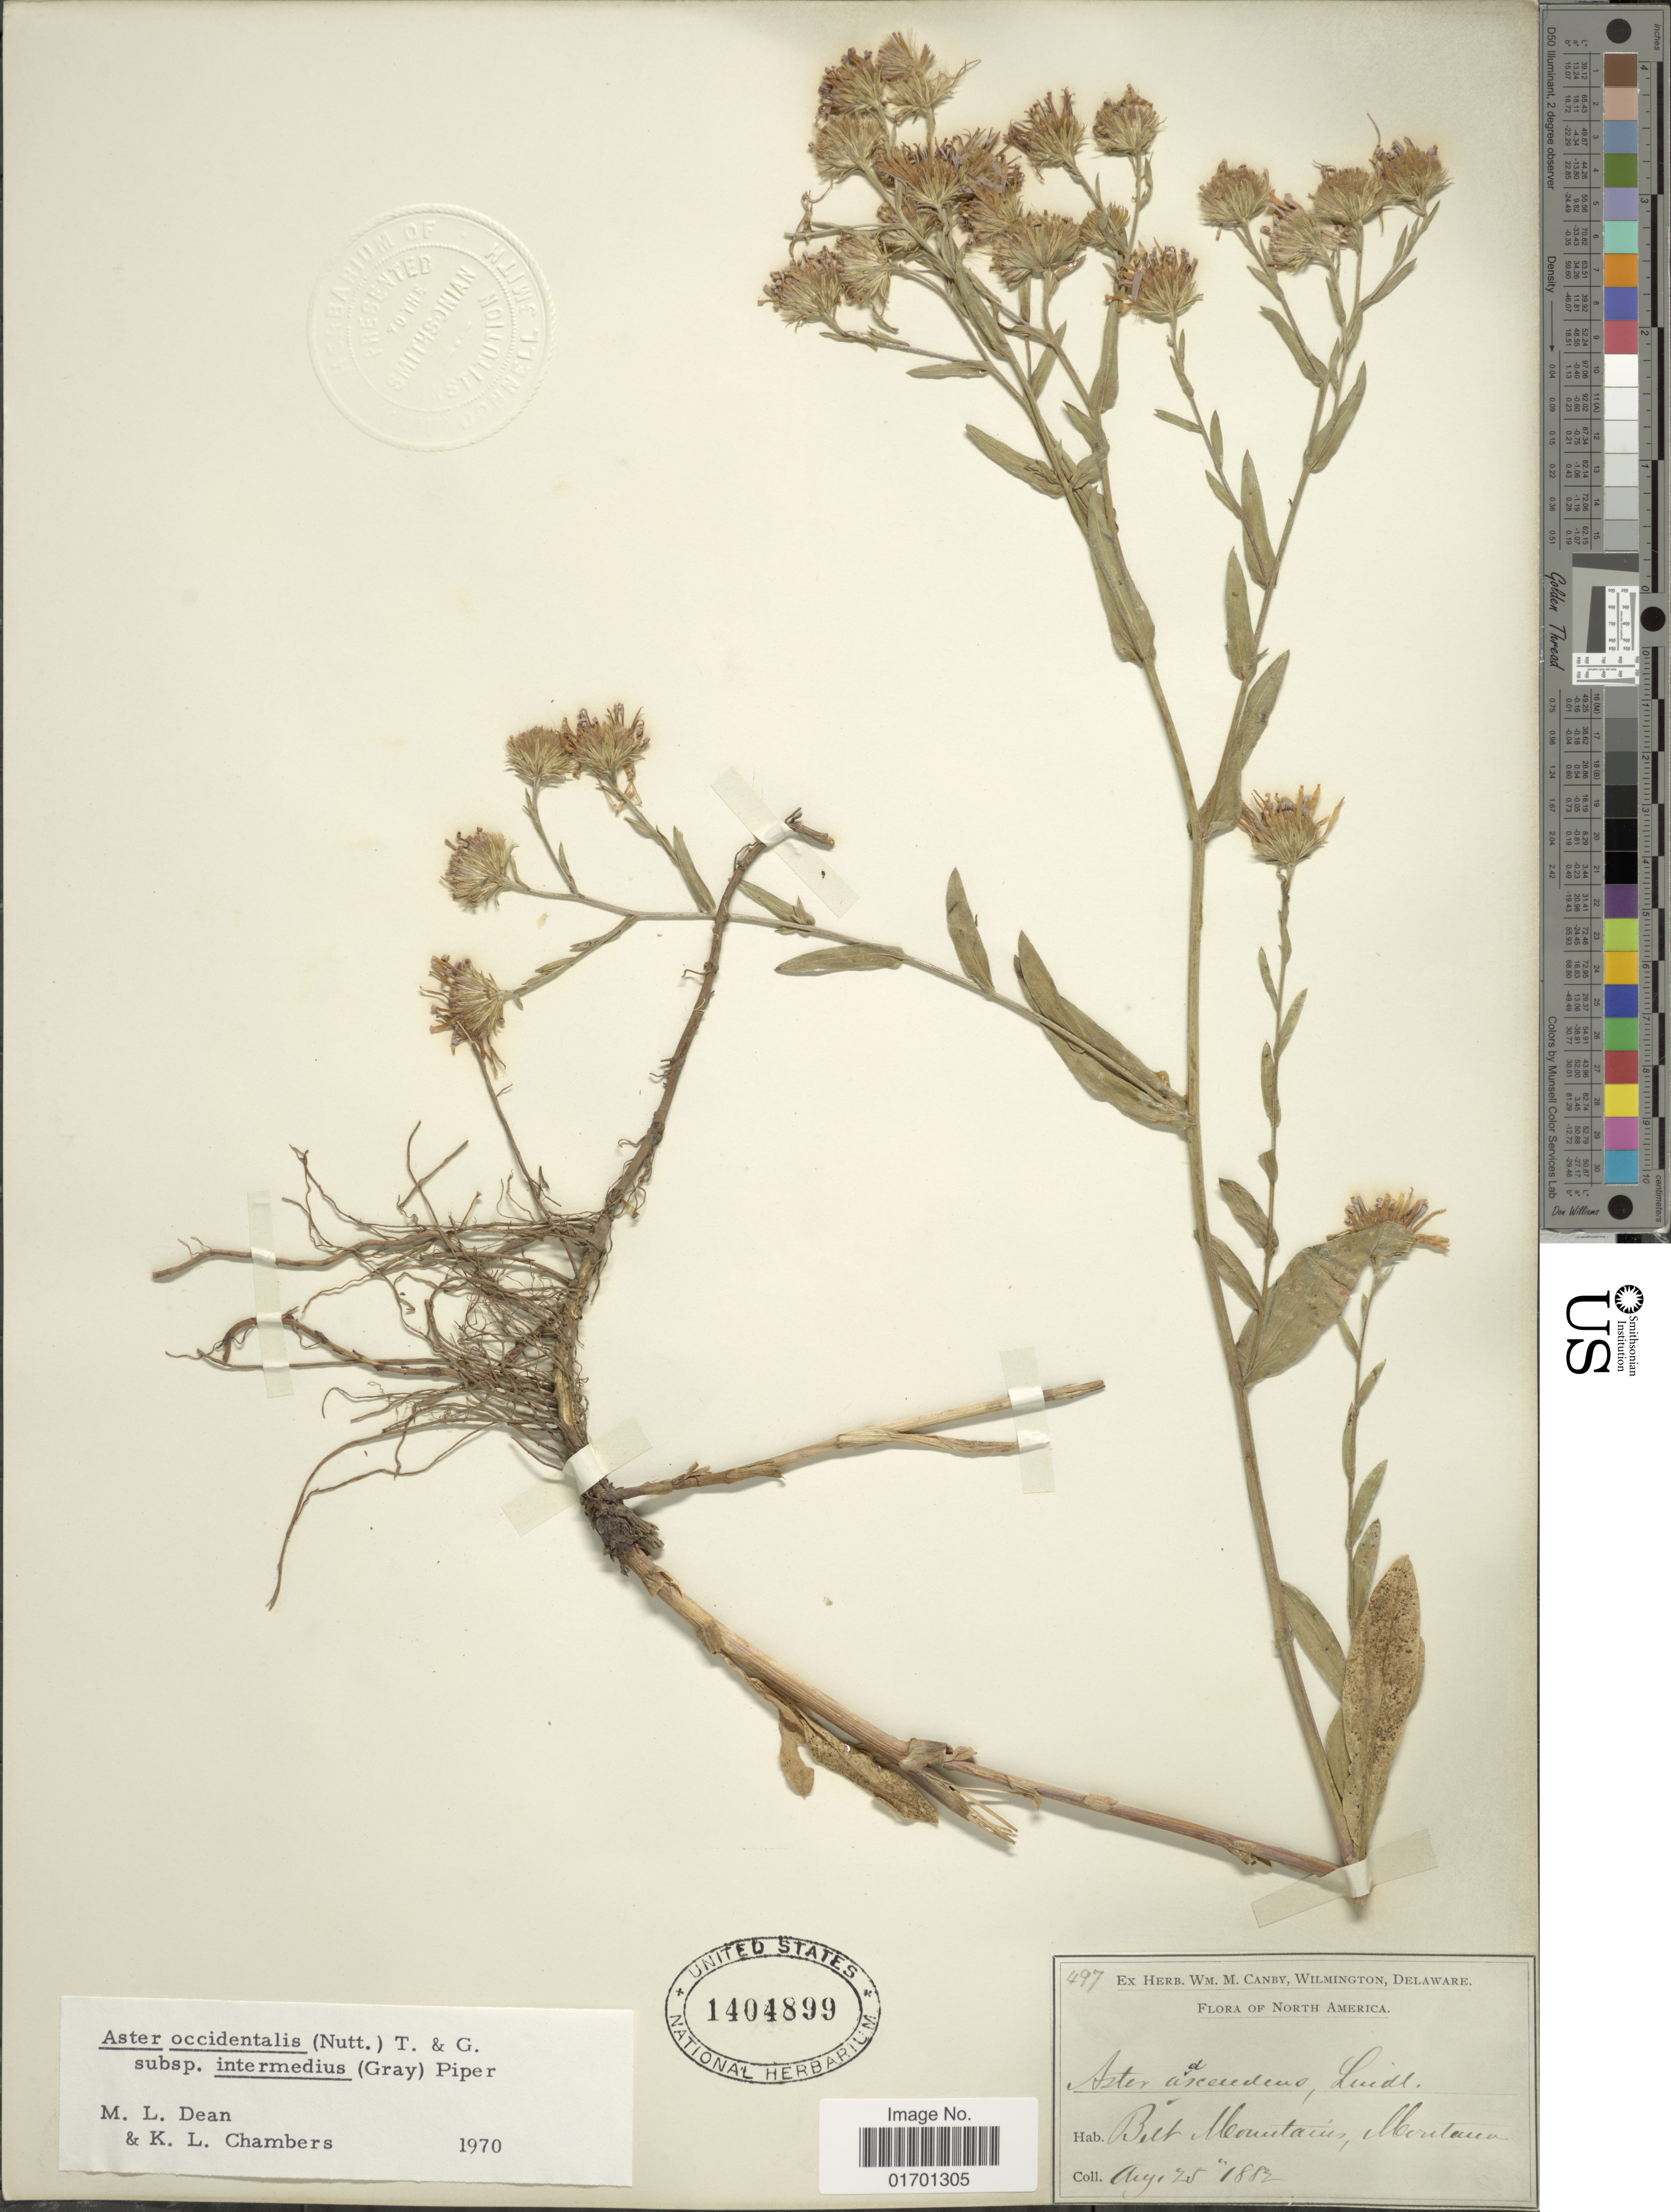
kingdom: Plantae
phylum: Tracheophyta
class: Magnoliopsida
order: Asterales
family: Asteraceae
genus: Symphyotrichum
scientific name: Symphyotrichum spathulatum var. intermedium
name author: (A. Gray) G.L. Nesom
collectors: ex herb. W.M. Canby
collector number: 497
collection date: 1882-08-25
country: United States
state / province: Montana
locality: Bilt. Mountain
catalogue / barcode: US 1404899